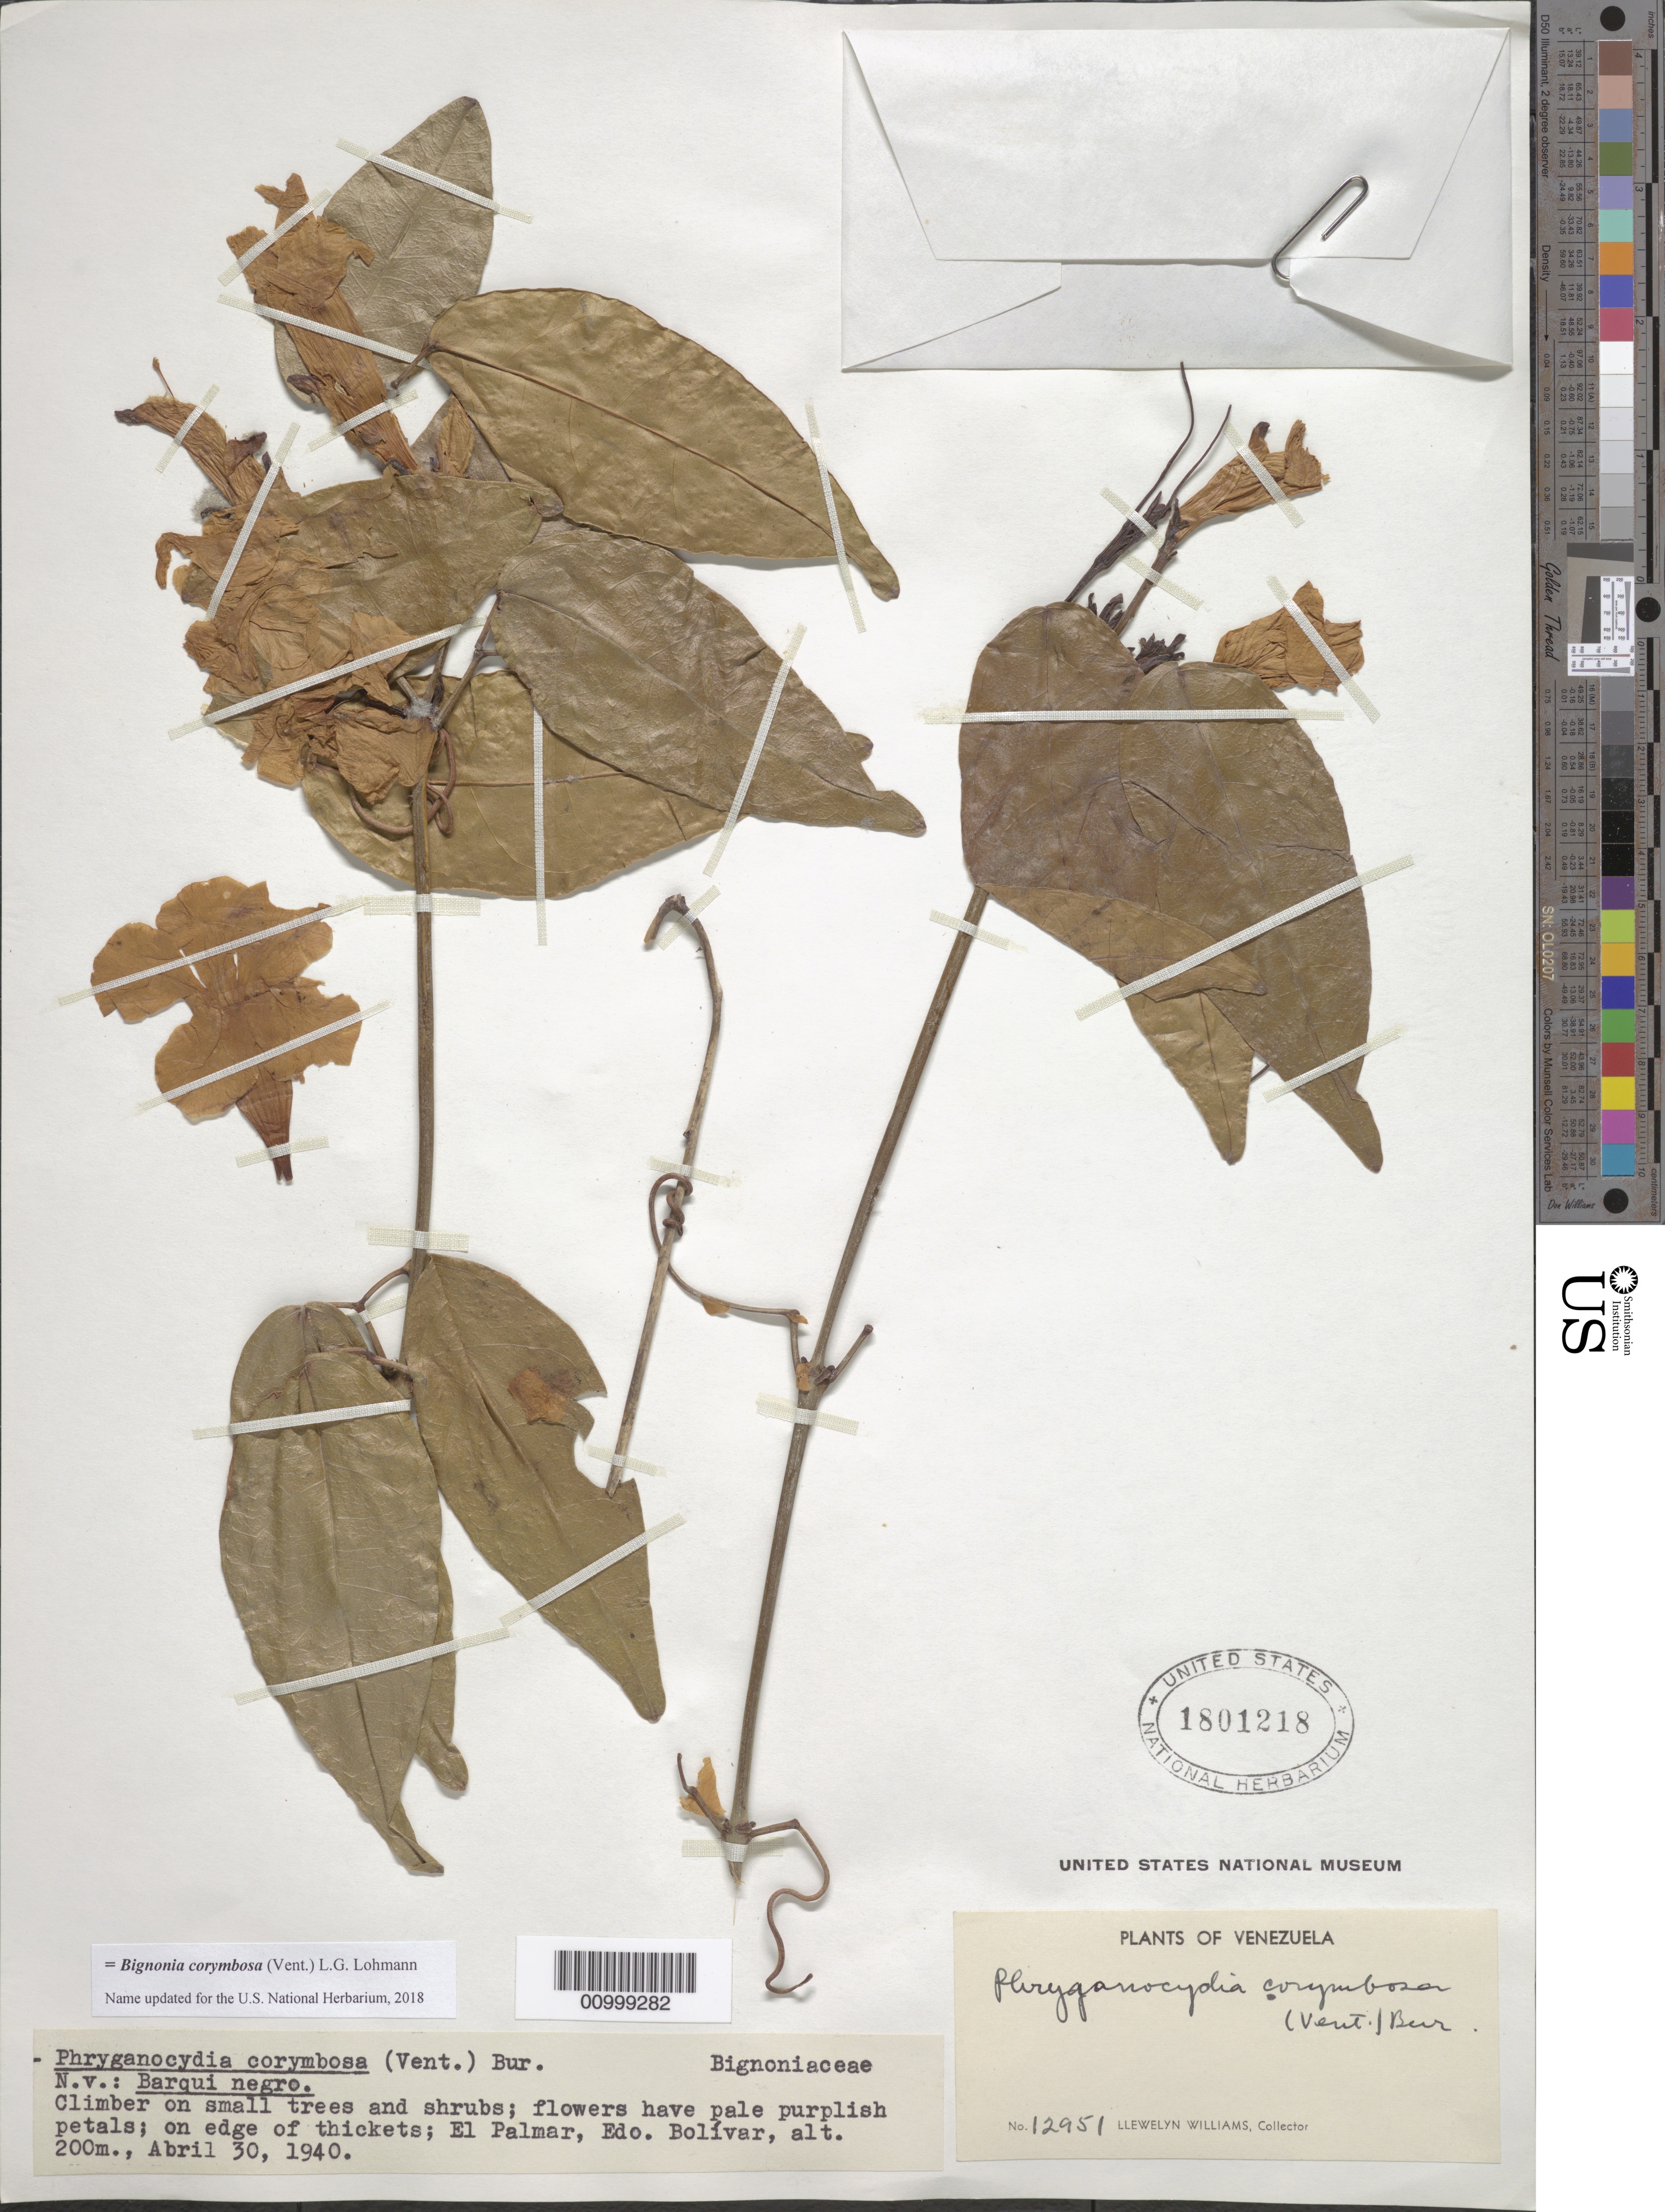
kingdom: Plantae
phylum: Tracheophyta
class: Magnoliopsida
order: Lamiales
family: Bignoniaceae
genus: Bignonia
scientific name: Bignonia corymbosa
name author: (Vent.) L.G. Lohmann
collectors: Ll. Williams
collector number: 12951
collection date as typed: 30 April, 1940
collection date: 1940-04-30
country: Venezuela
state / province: Bolívar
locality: El Palmar, Edo.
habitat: Growing along edge of thickets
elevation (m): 200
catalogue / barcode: US 1801218